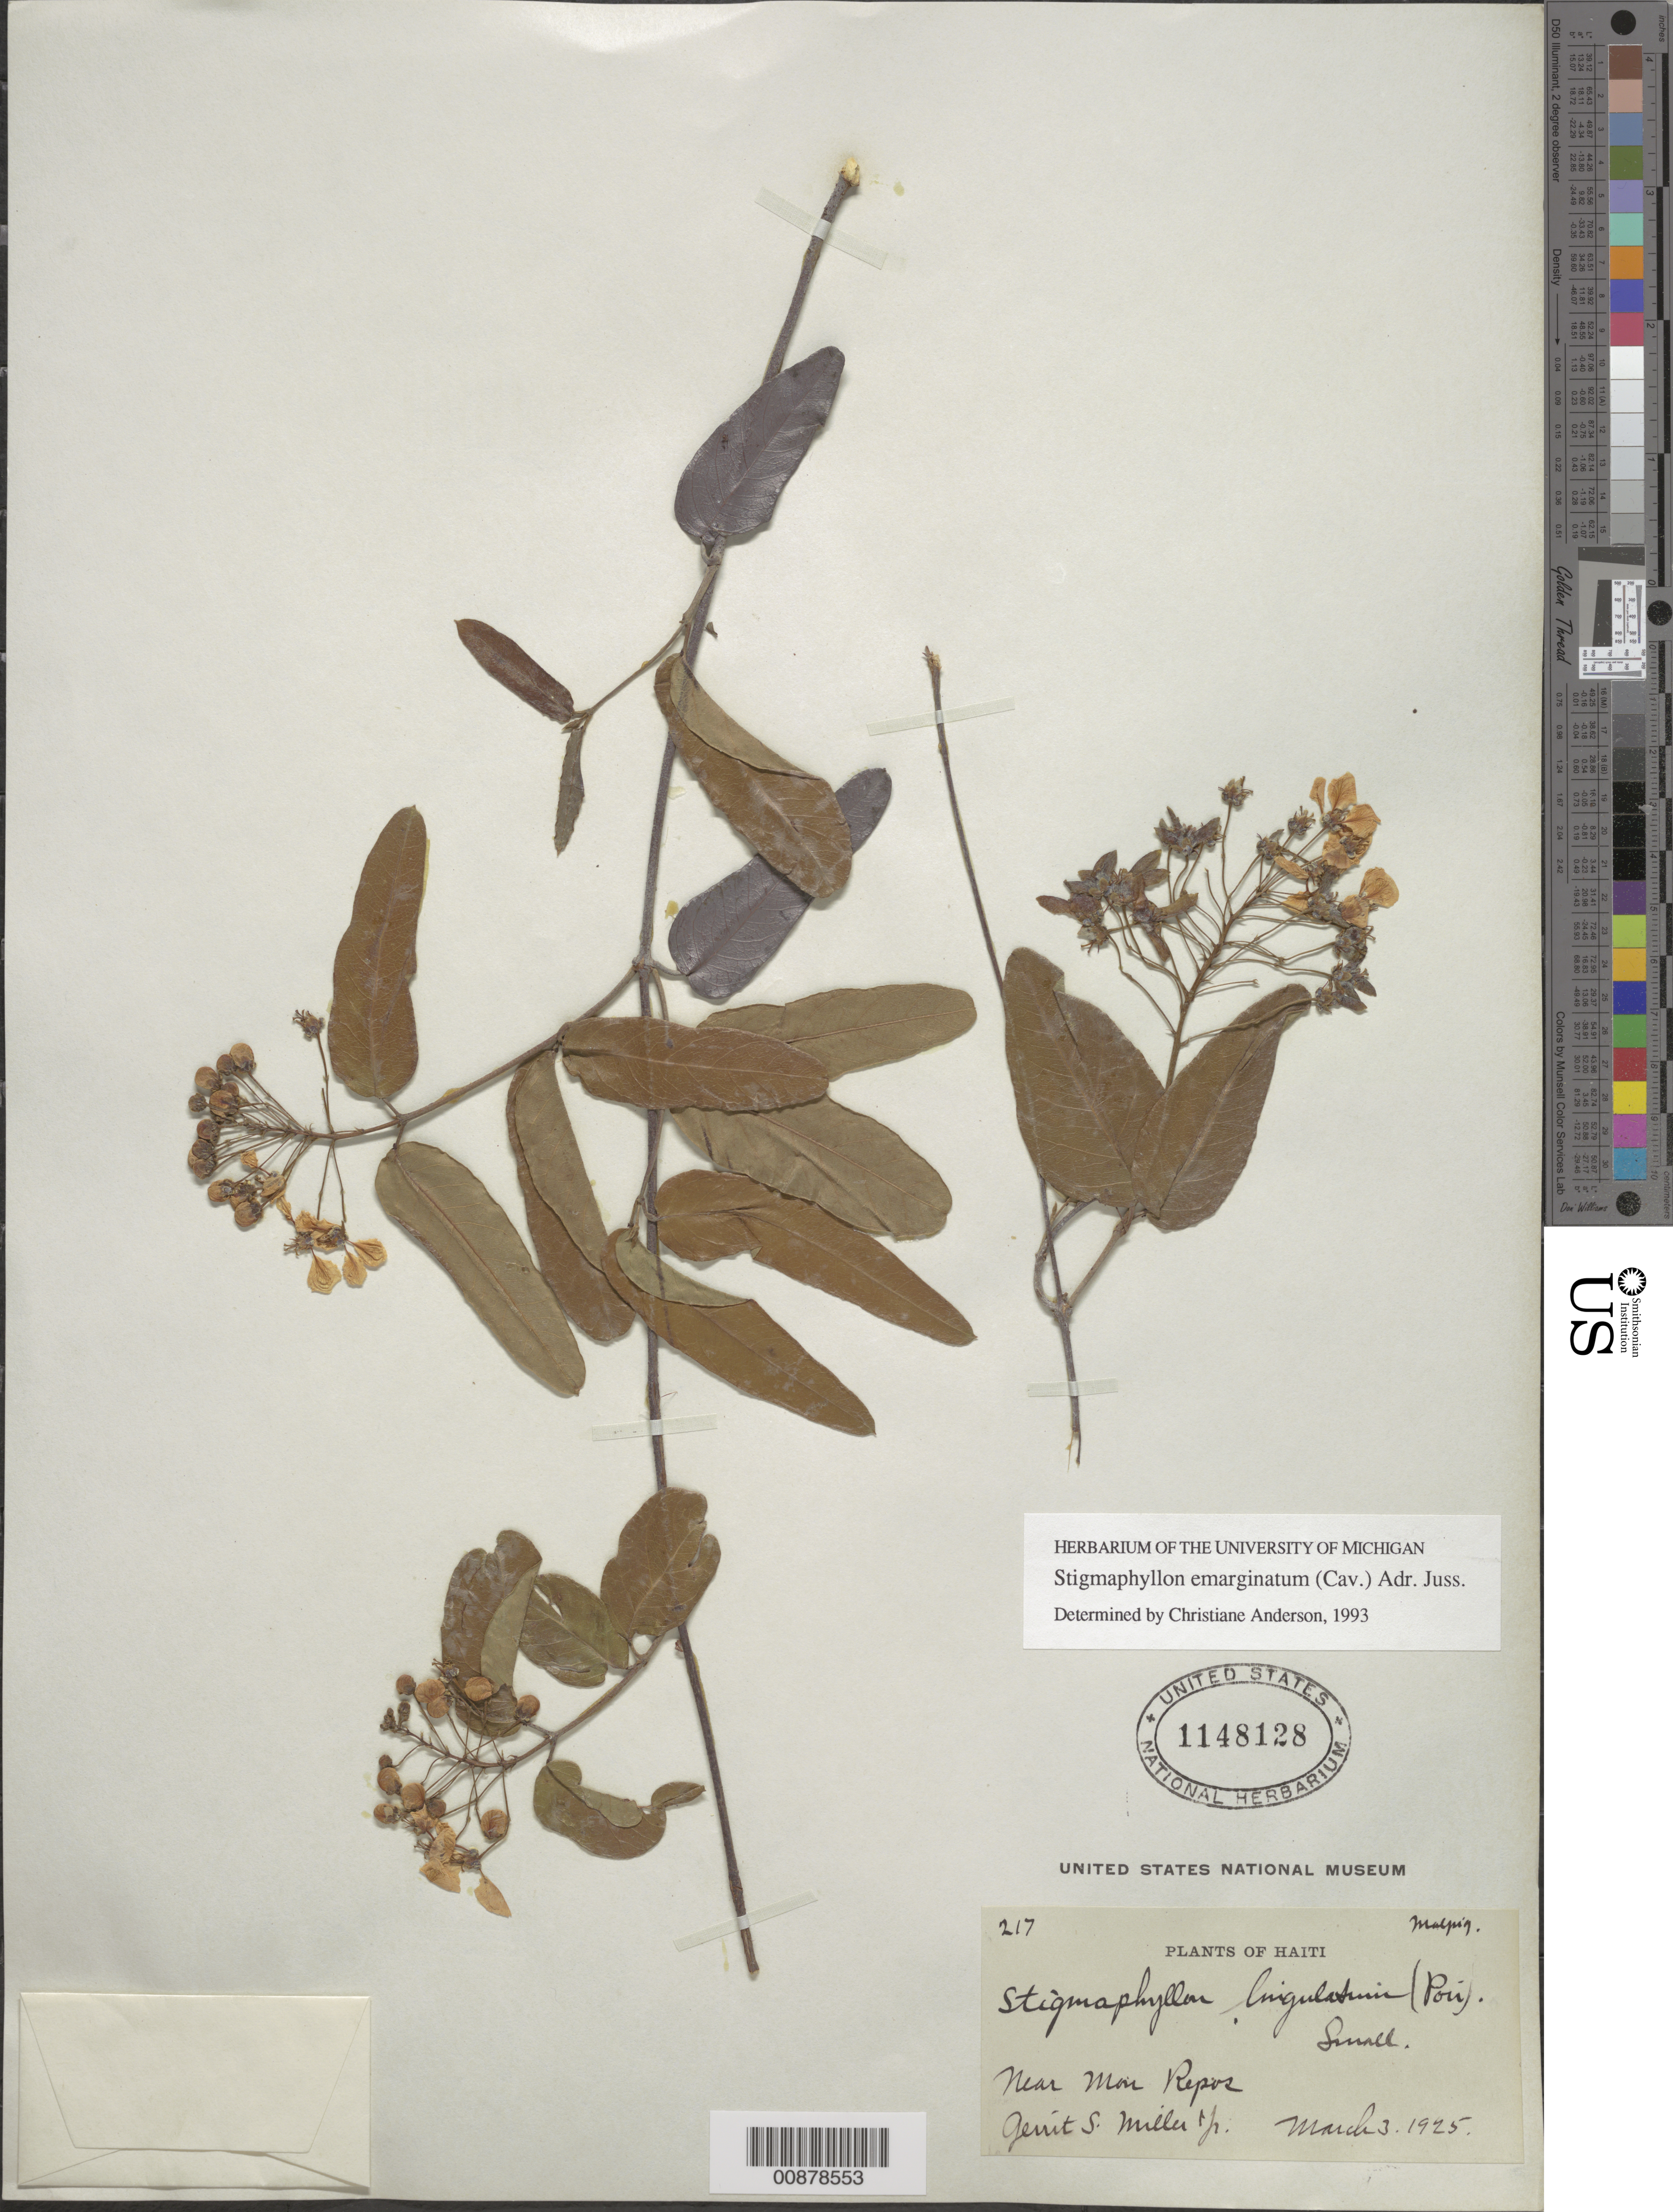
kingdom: Plantae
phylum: Tracheophyta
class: Magnoliopsida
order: Malpighiales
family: Malpighiaceae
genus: Stigmaphyllon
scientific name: Stigmaphyllon emarginatum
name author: (Cav.) A. Juss.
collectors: G. S. Miller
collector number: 217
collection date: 1925-03-03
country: Haiti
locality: Near Mon Repos.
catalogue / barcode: US 1148128